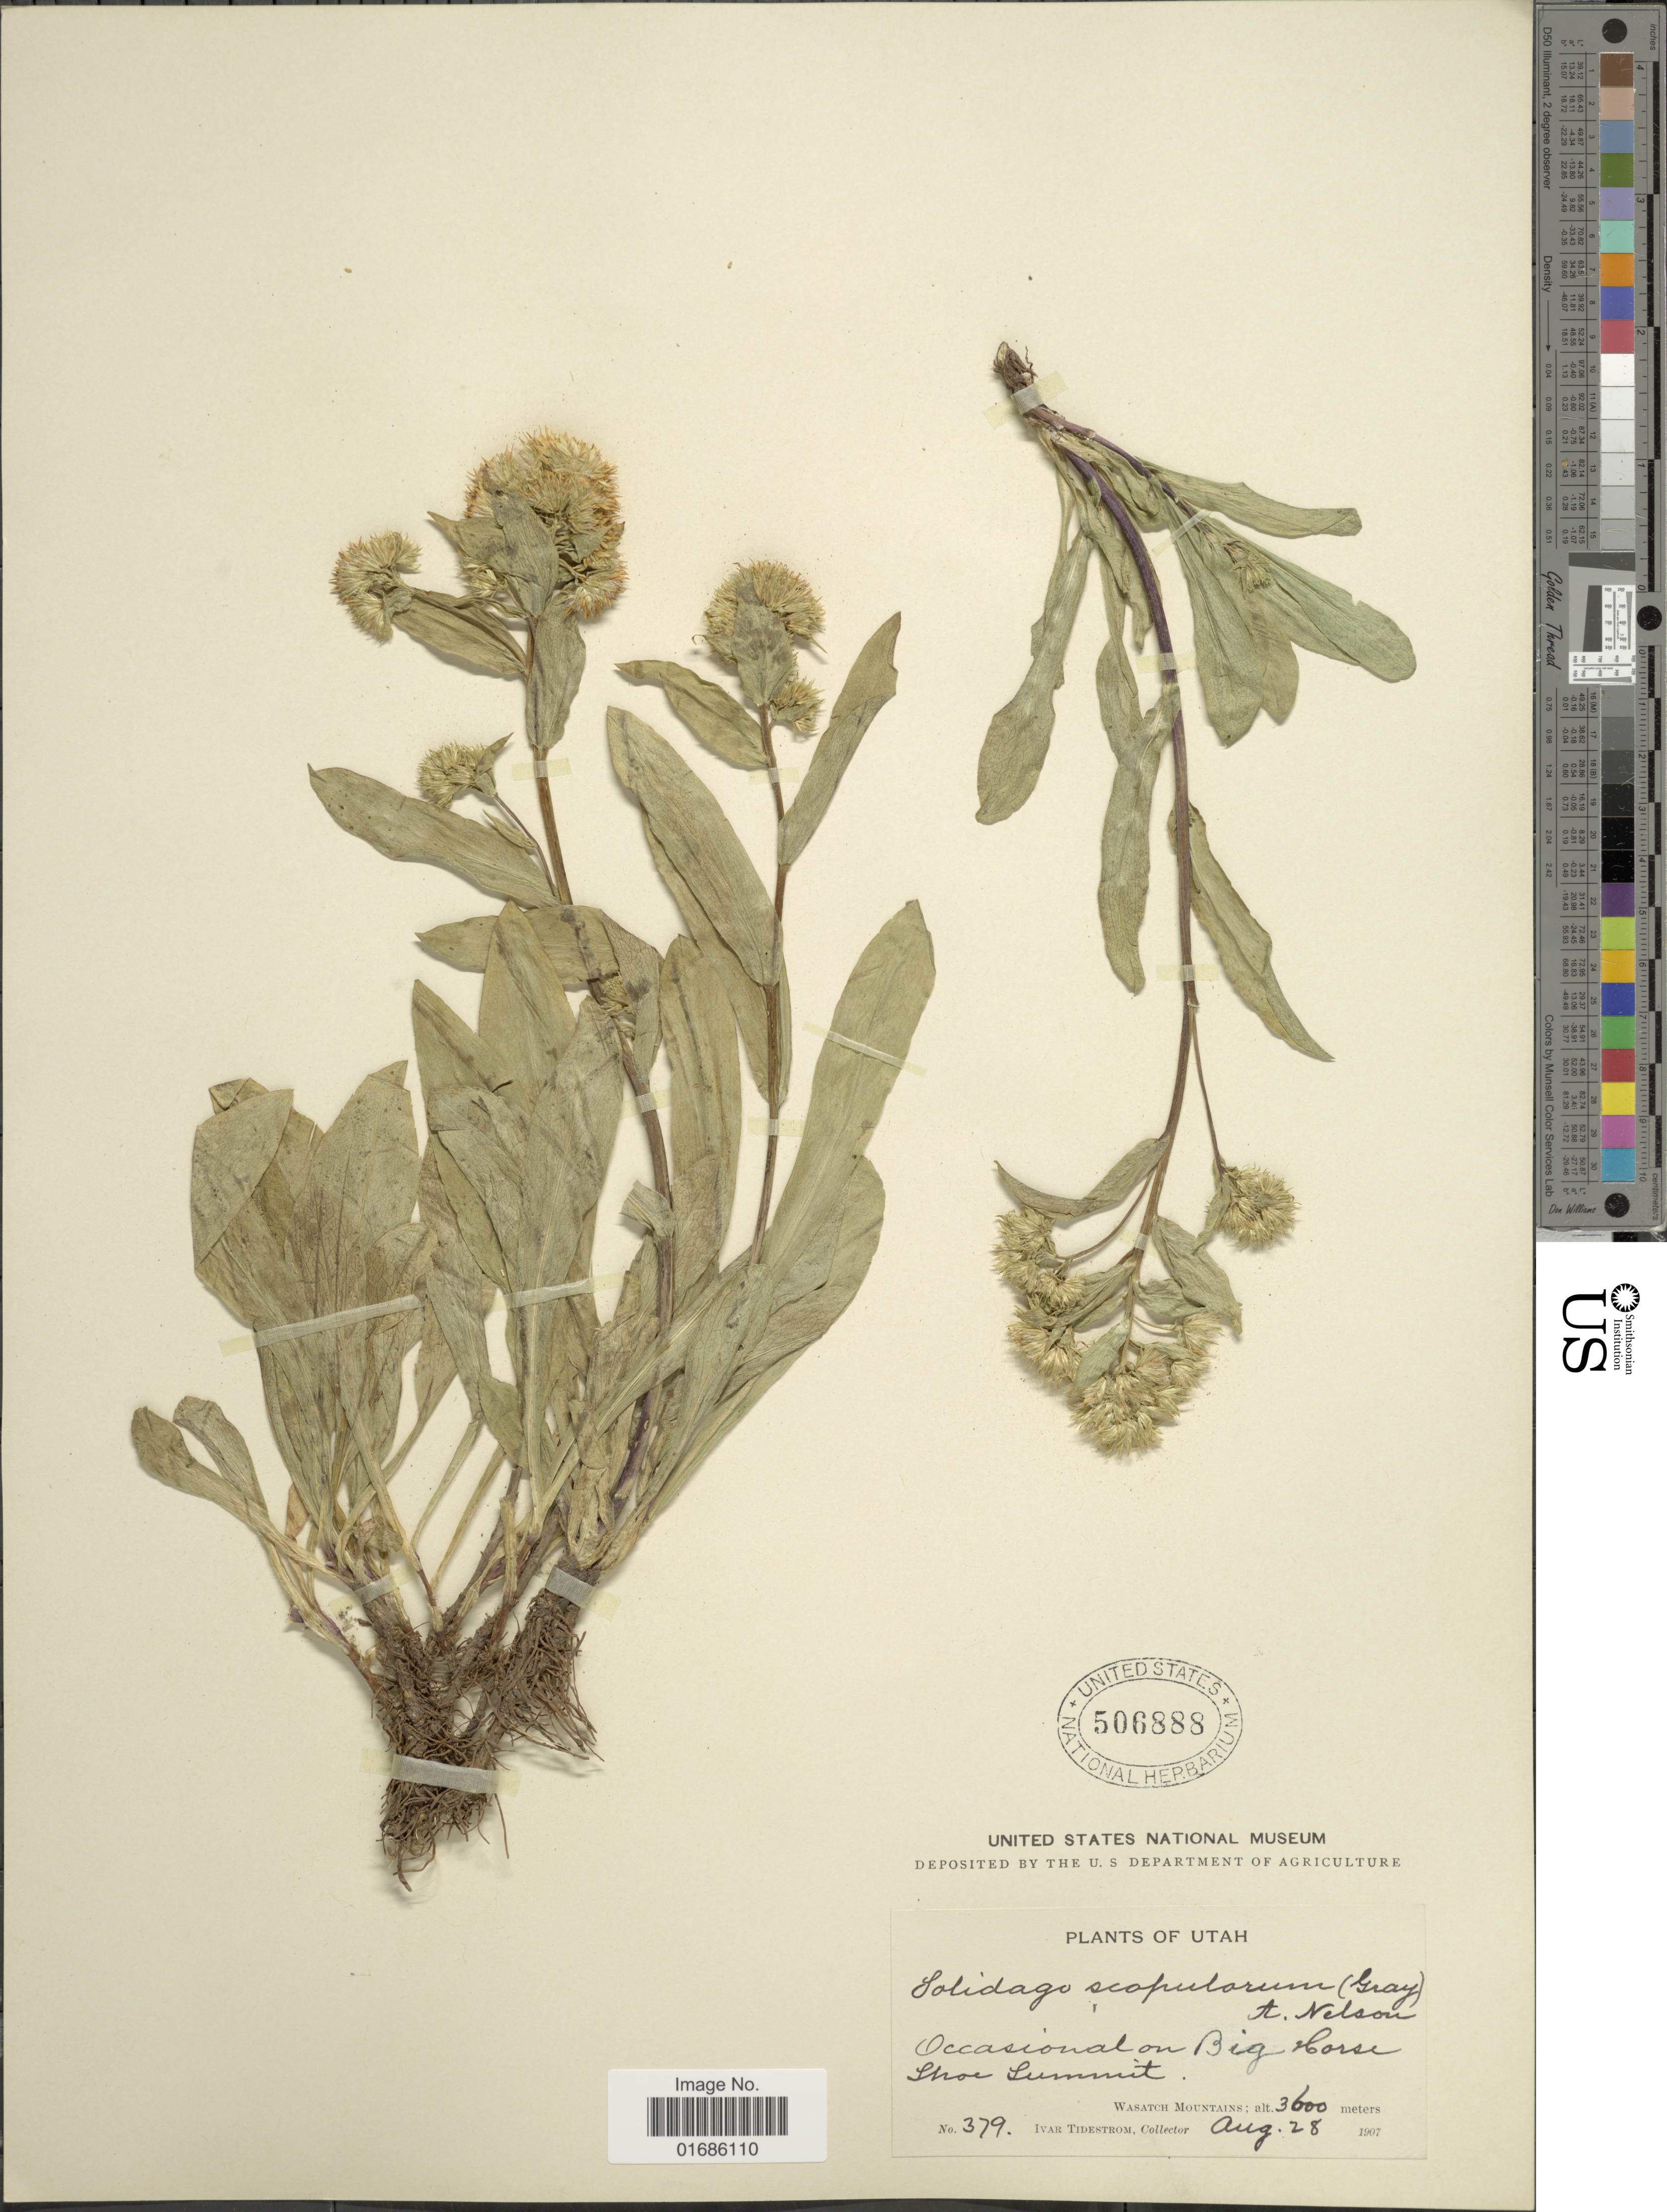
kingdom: Plantae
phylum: Tracheophyta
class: Magnoliopsida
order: Asterales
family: Asteraceae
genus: Solidago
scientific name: Solidago ciliosa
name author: Greene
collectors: I. F. Tidestrom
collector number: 379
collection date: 1907-08-28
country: United States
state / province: Utah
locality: Occasional on Big Corse Shoe Summit, Wasatch Mountains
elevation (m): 3600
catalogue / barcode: US 506888